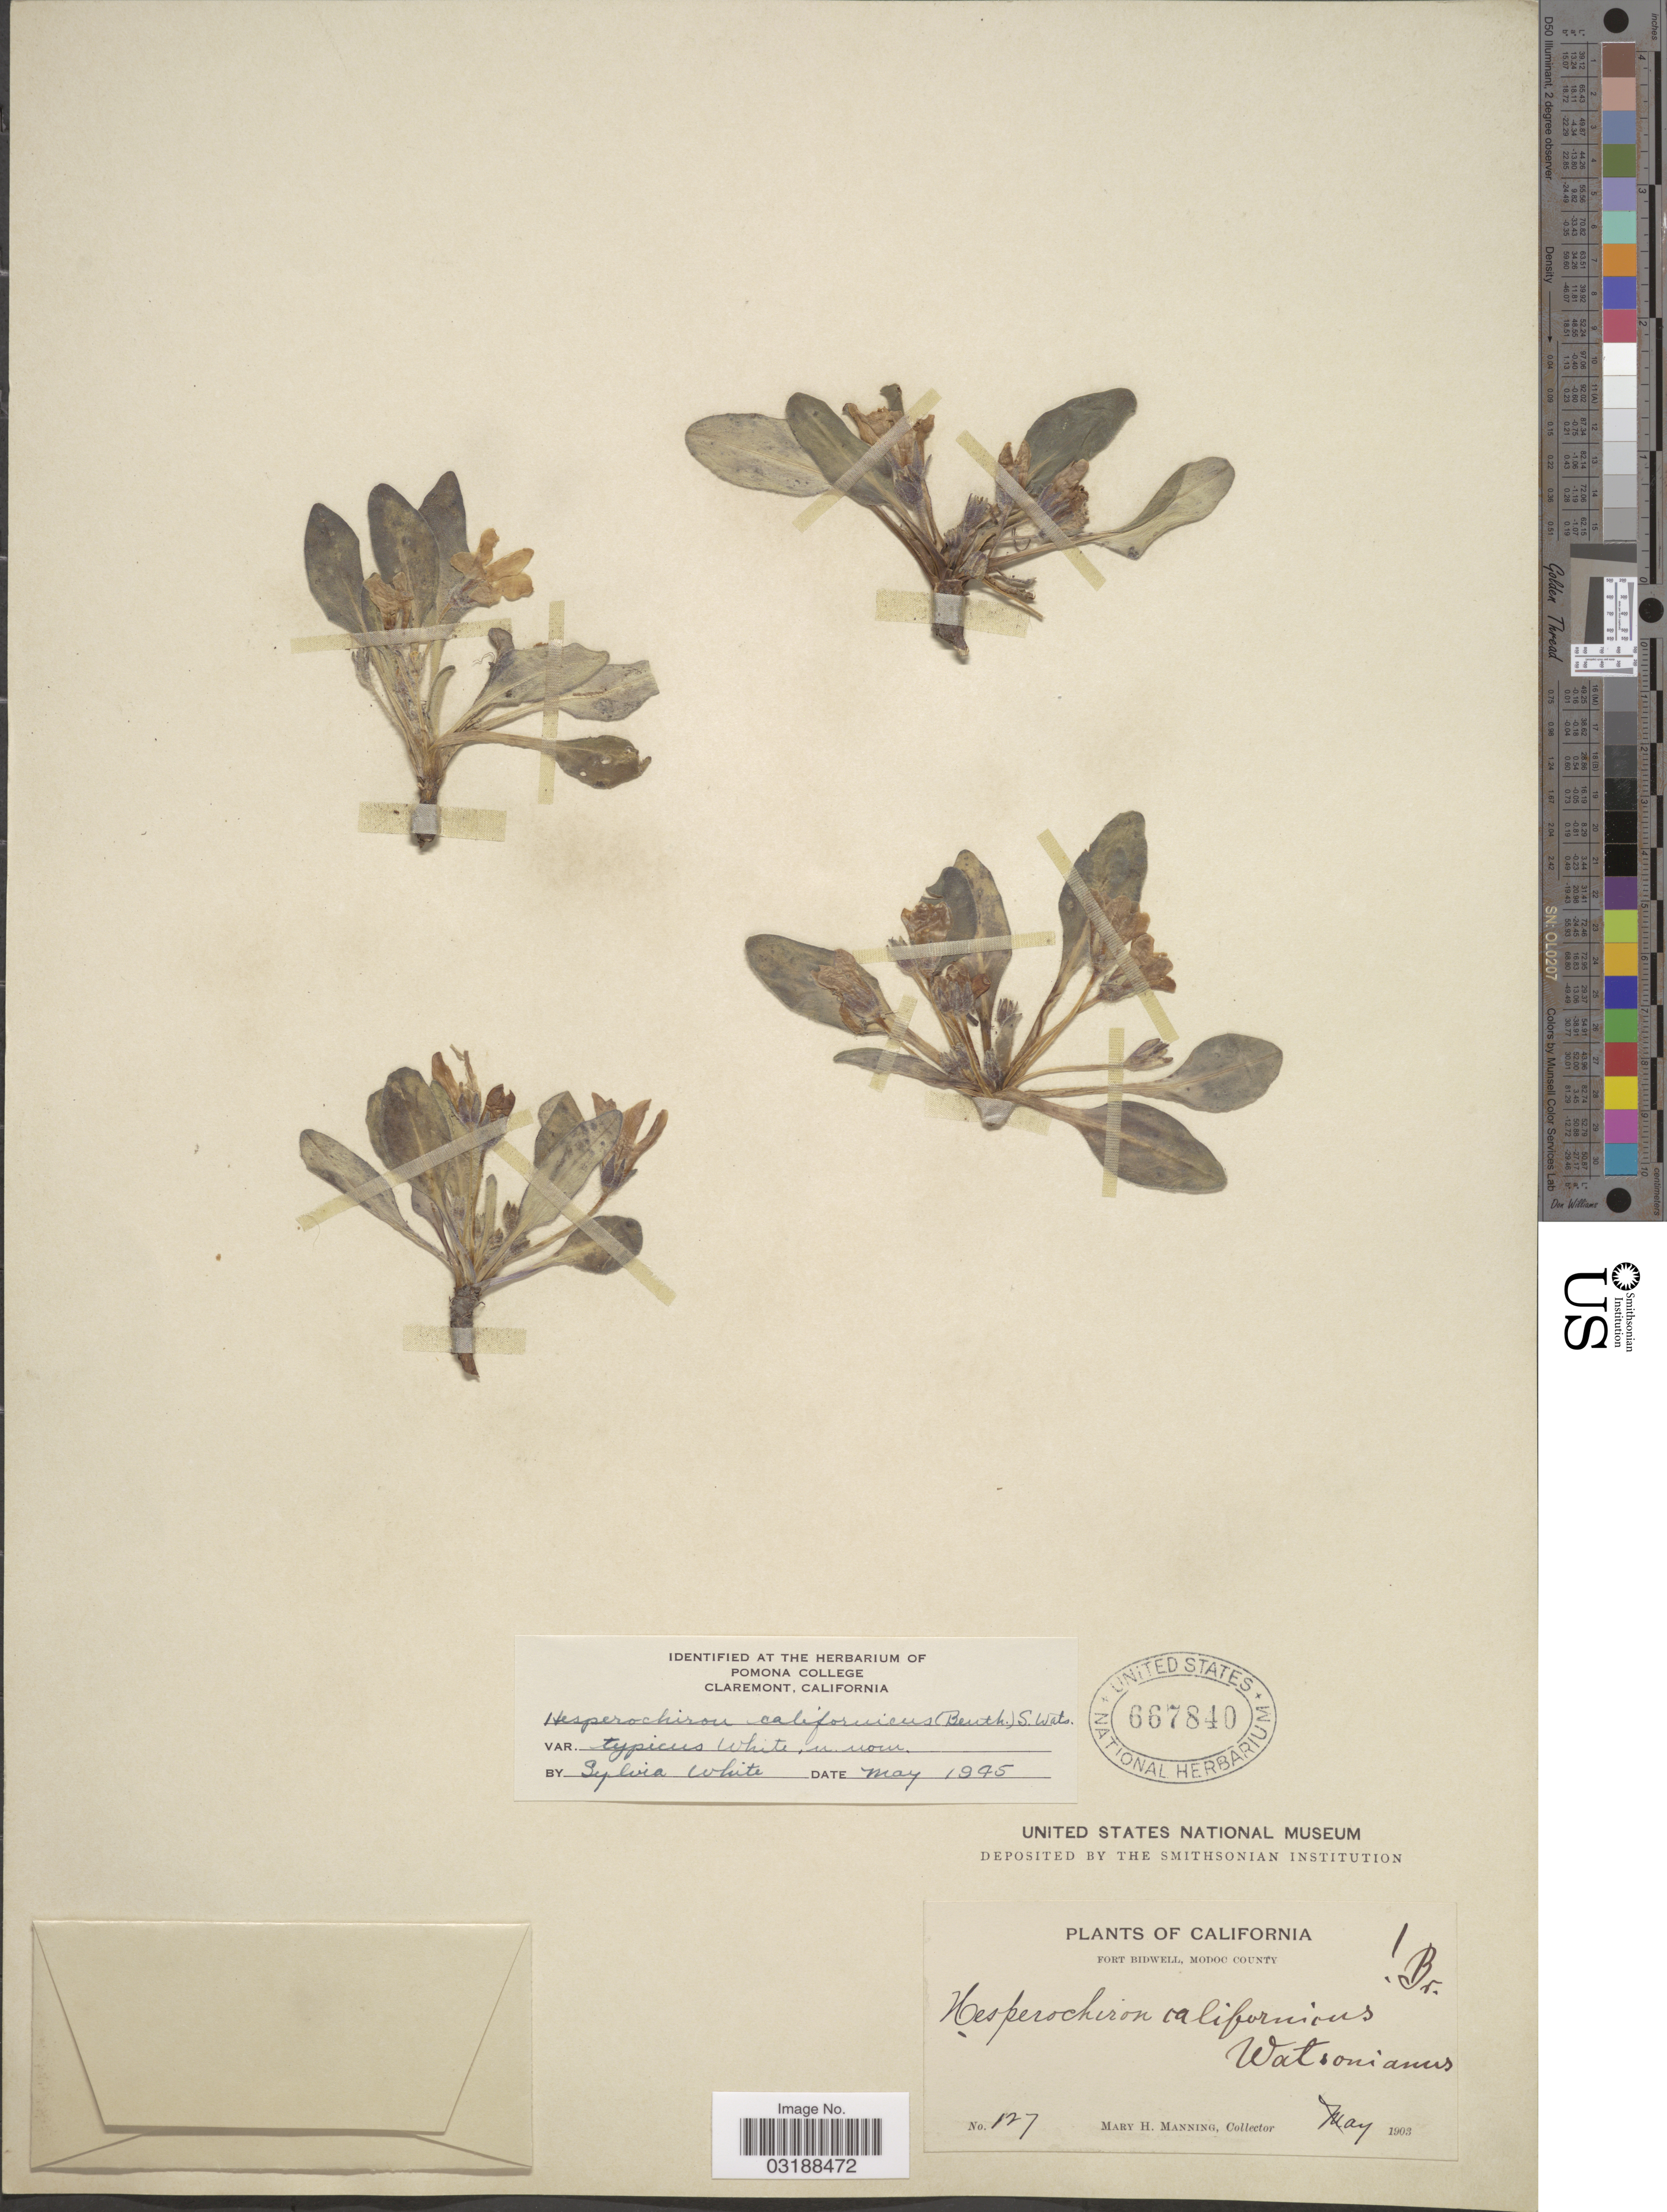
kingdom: Plantae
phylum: Tracheophyta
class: Magnoliopsida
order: Boraginales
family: Hydrophyllaceae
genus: Hesperochiron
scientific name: Hesperochiron californicus var. typicus White ined.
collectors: M. Manning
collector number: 127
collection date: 1903-05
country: United States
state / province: California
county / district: Modoc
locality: Fort Bidwell, Modoc County.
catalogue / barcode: US 667840